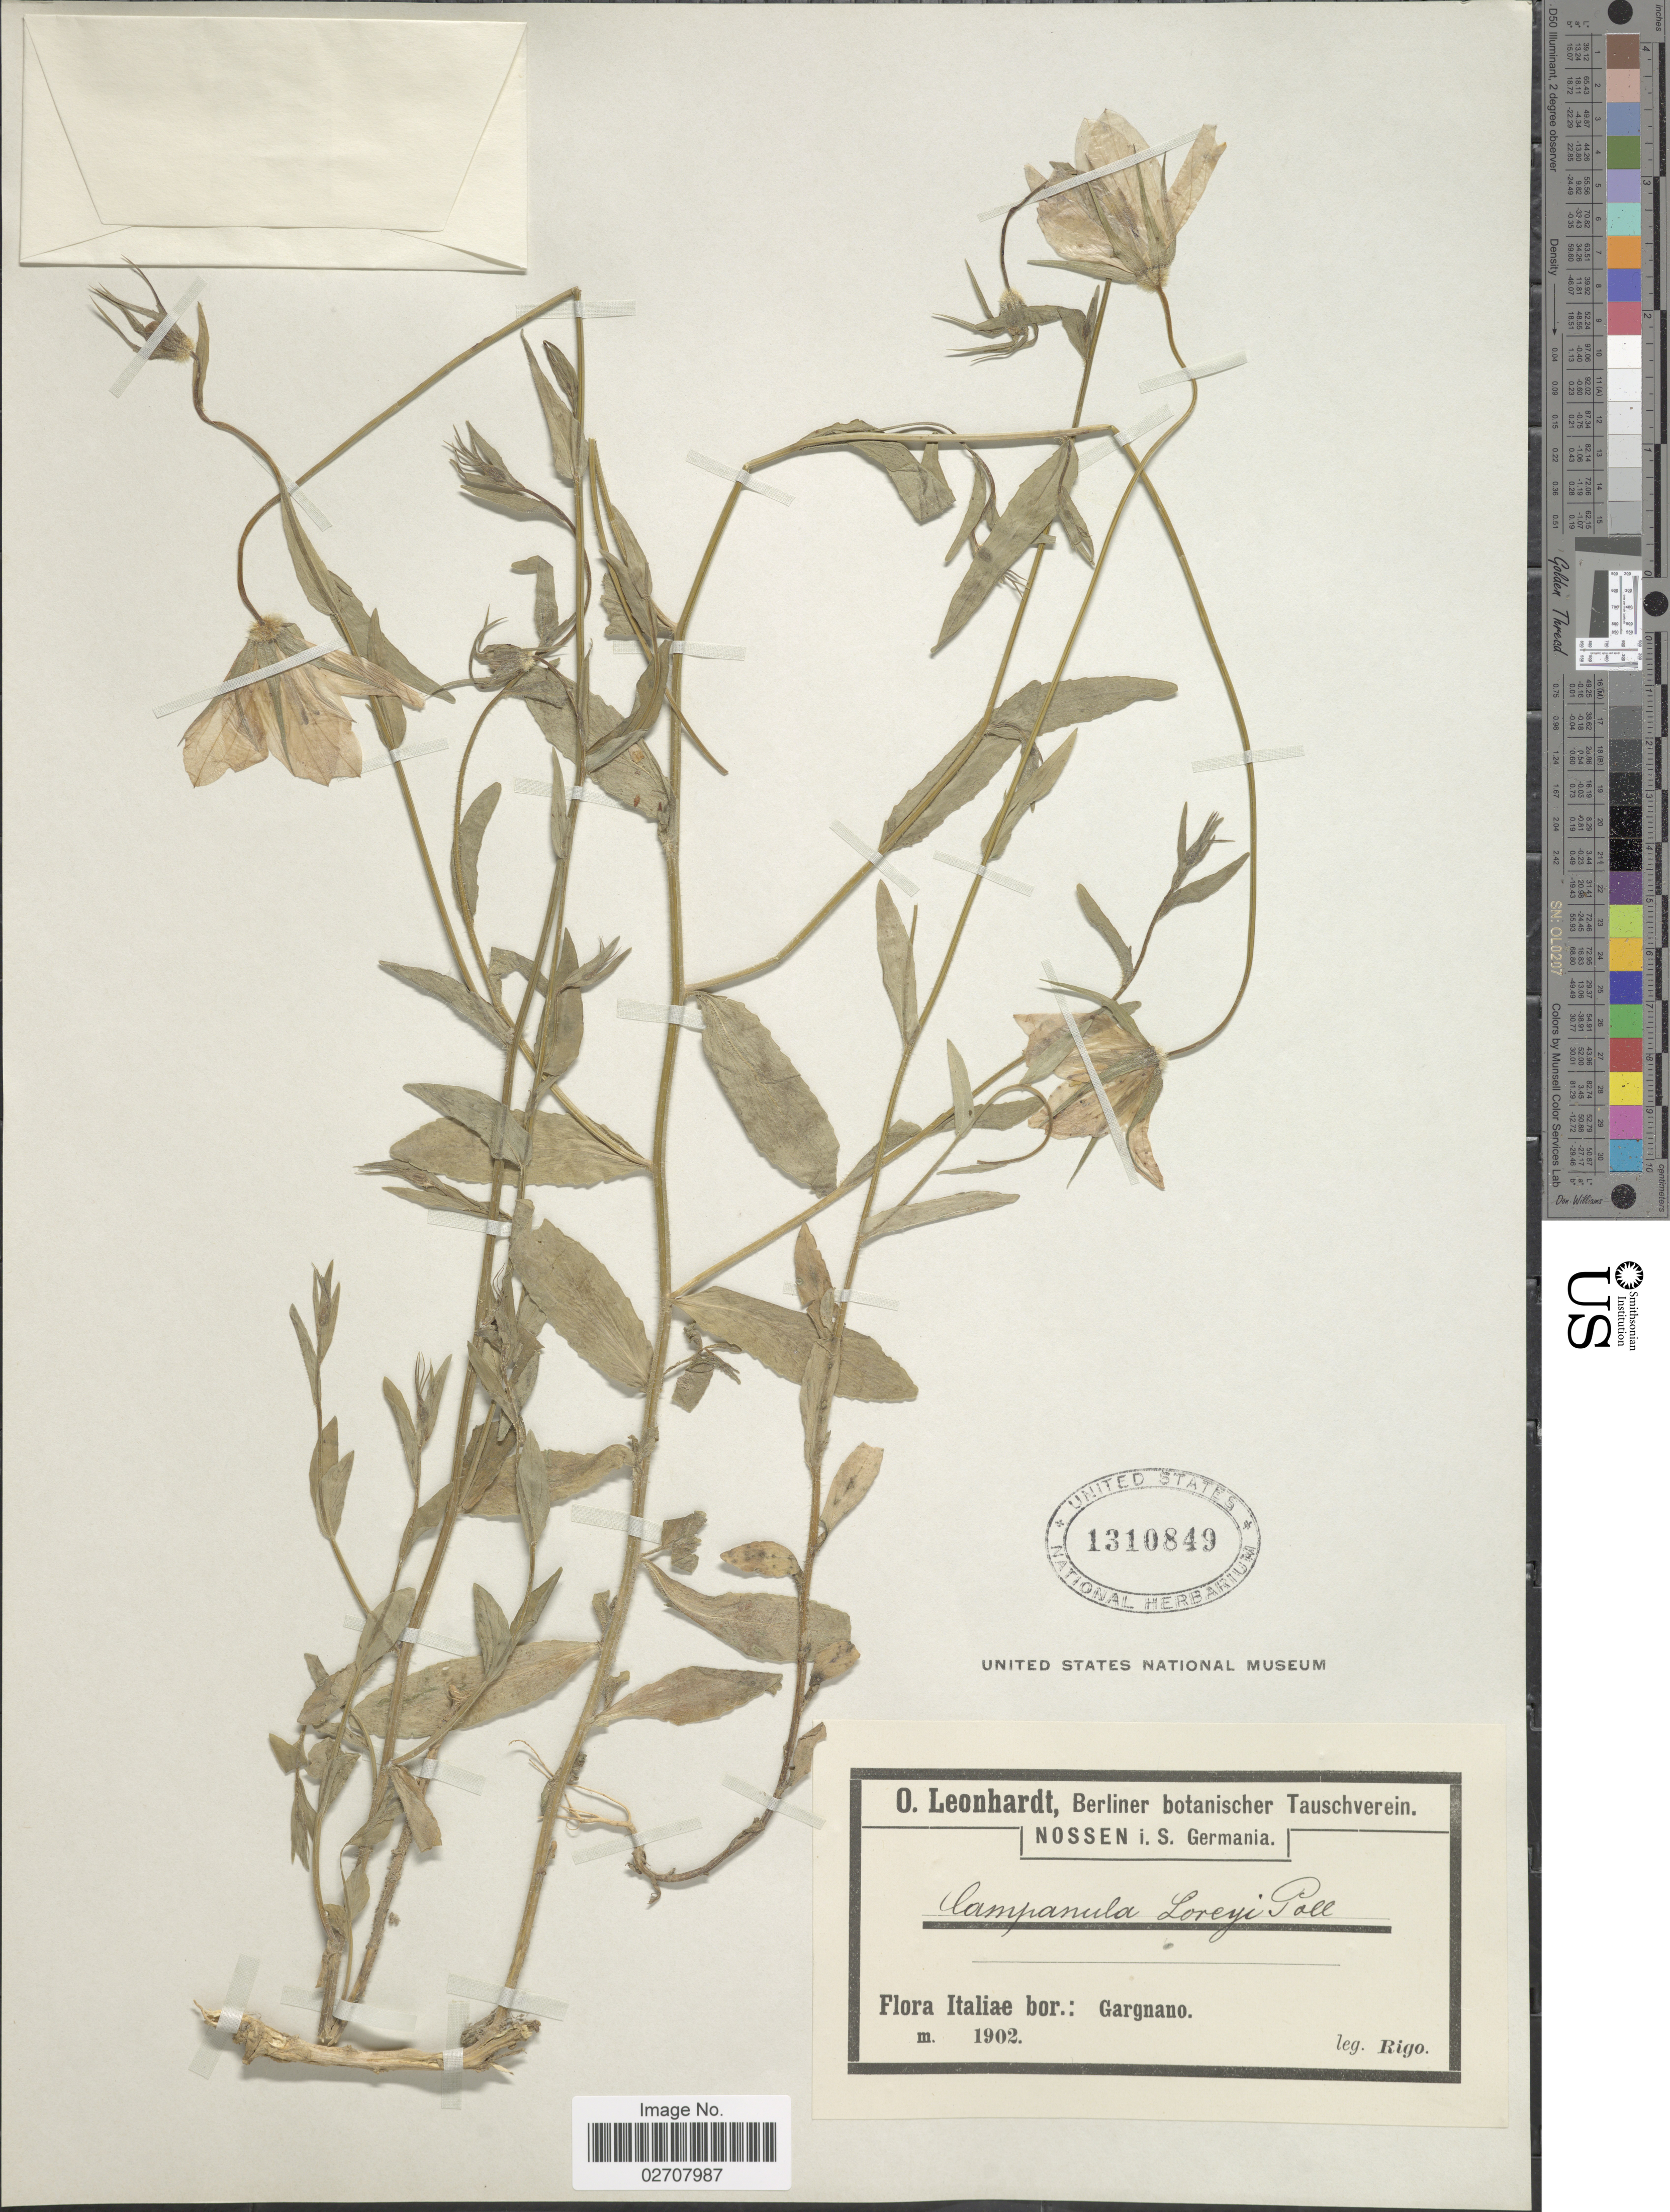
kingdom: Plantae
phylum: Tracheophyta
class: Magnoliopsida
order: Asterales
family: Campanulaceae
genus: Campanula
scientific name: Campanula ramosissima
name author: Sm.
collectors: -- Rigo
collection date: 1902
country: Italy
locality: Gargnano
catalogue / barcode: US 1310849